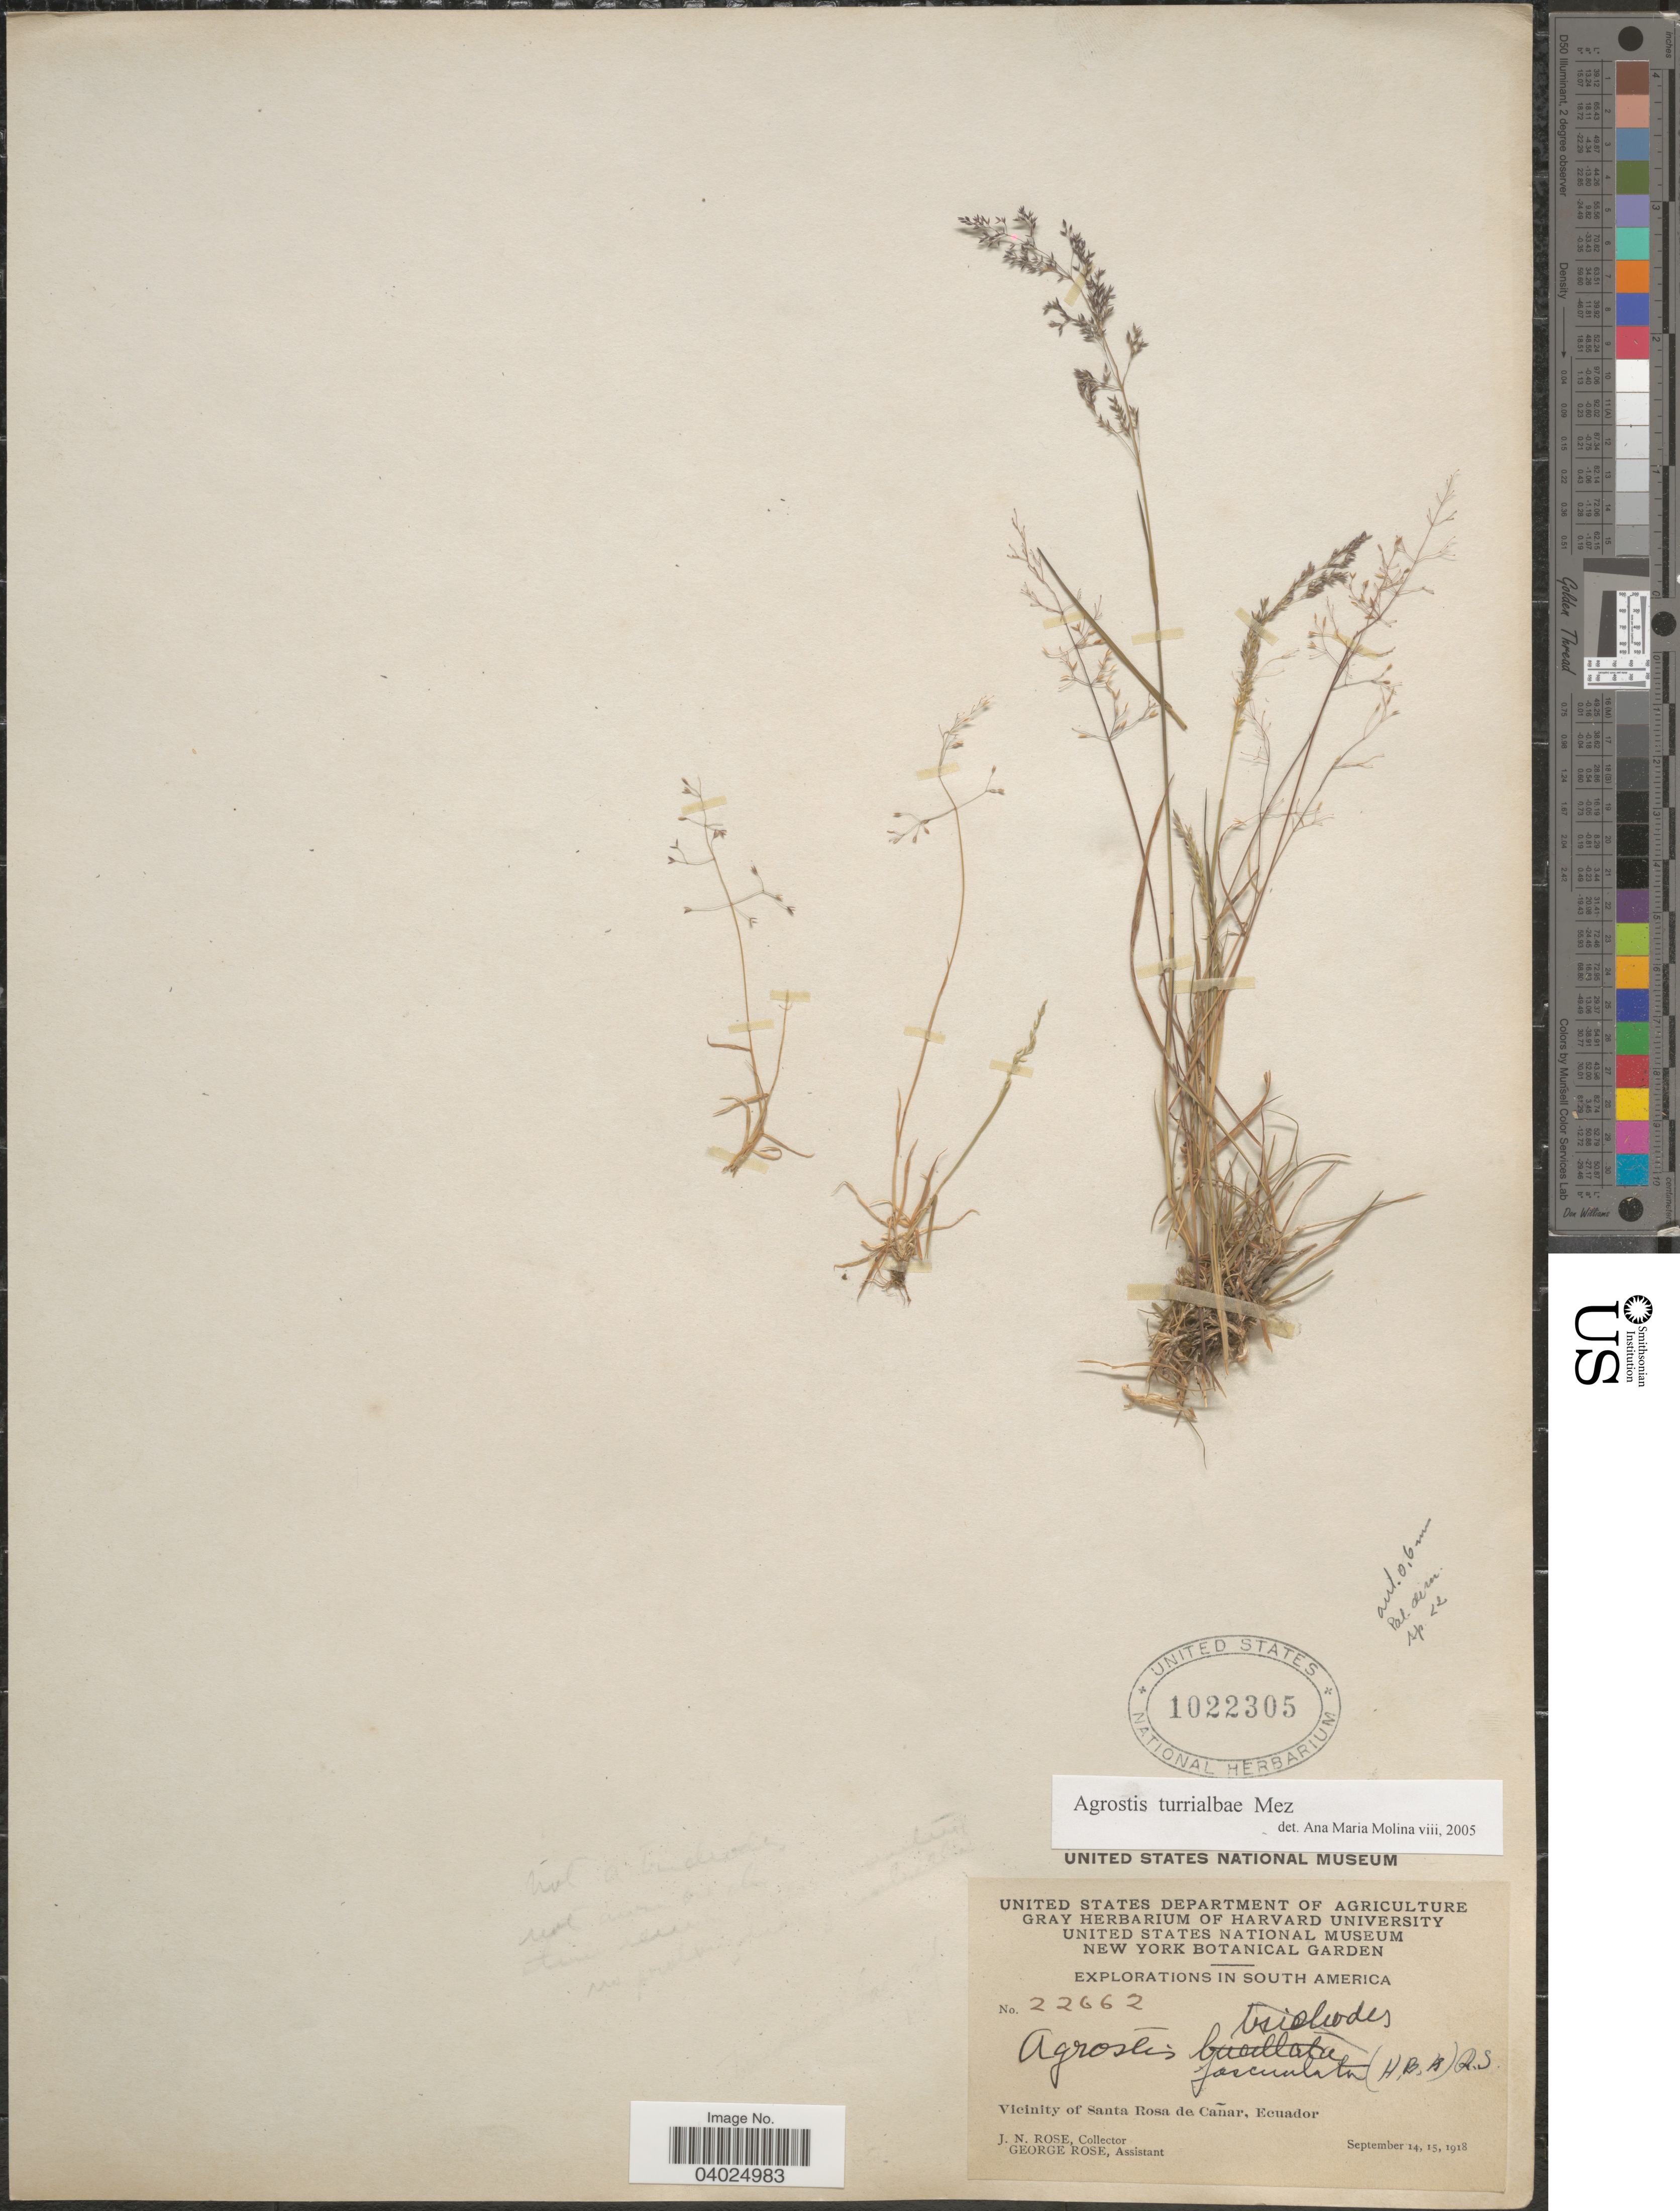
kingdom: Plantae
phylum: Tracheophyta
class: Liliopsida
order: Poales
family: Poaceae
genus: Agrostis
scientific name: Agrostis turrialbae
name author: Mez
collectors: J. N. Rose & G. Rose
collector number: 22662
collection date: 1918-09-14/1918-09-15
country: Ecuador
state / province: Cañar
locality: Vicinity of Santa Rosa de Cañar.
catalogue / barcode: US 1022305